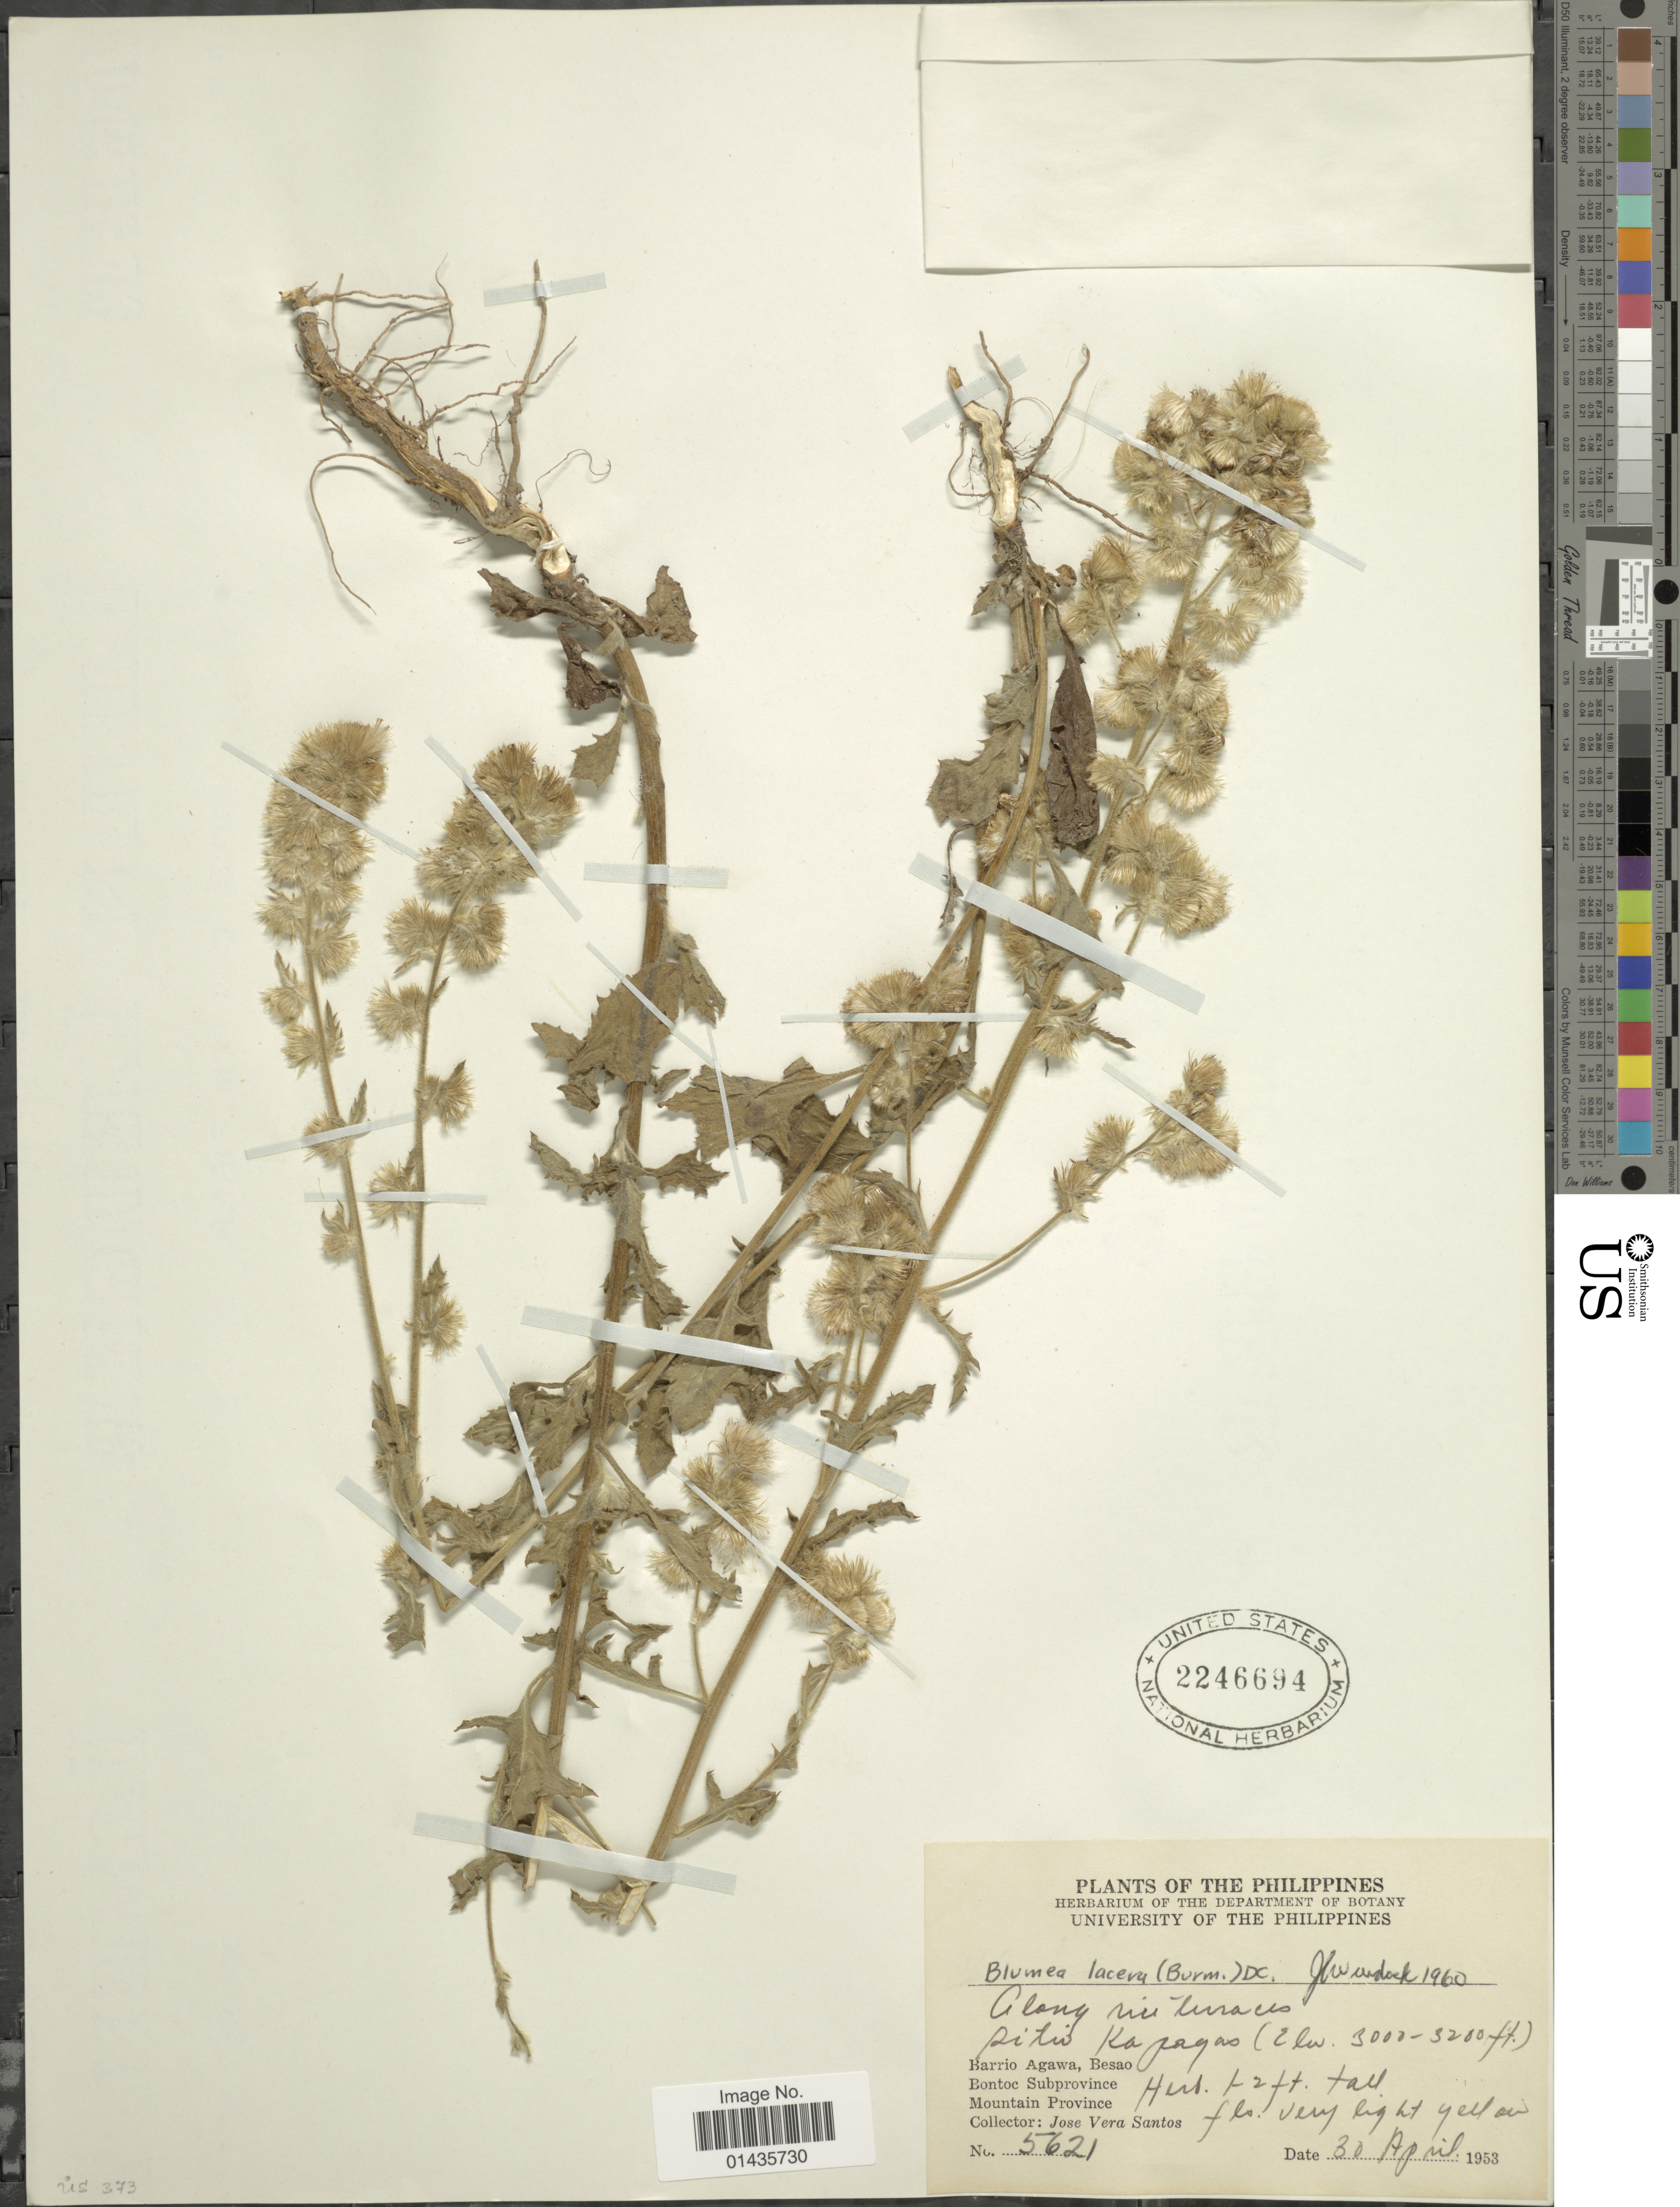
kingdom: Plantae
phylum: Tracheophyta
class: Magnoliopsida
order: Asterales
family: Asteraceae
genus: Blumea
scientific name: Blumea lacera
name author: (Roxb.) DC.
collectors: J. Santos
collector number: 5621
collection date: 1953-04-30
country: Philippines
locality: Pitio Kapagas , Barrio Agawa, Besao, Bontoc Province, Mountain Province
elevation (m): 914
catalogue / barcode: US 2246694